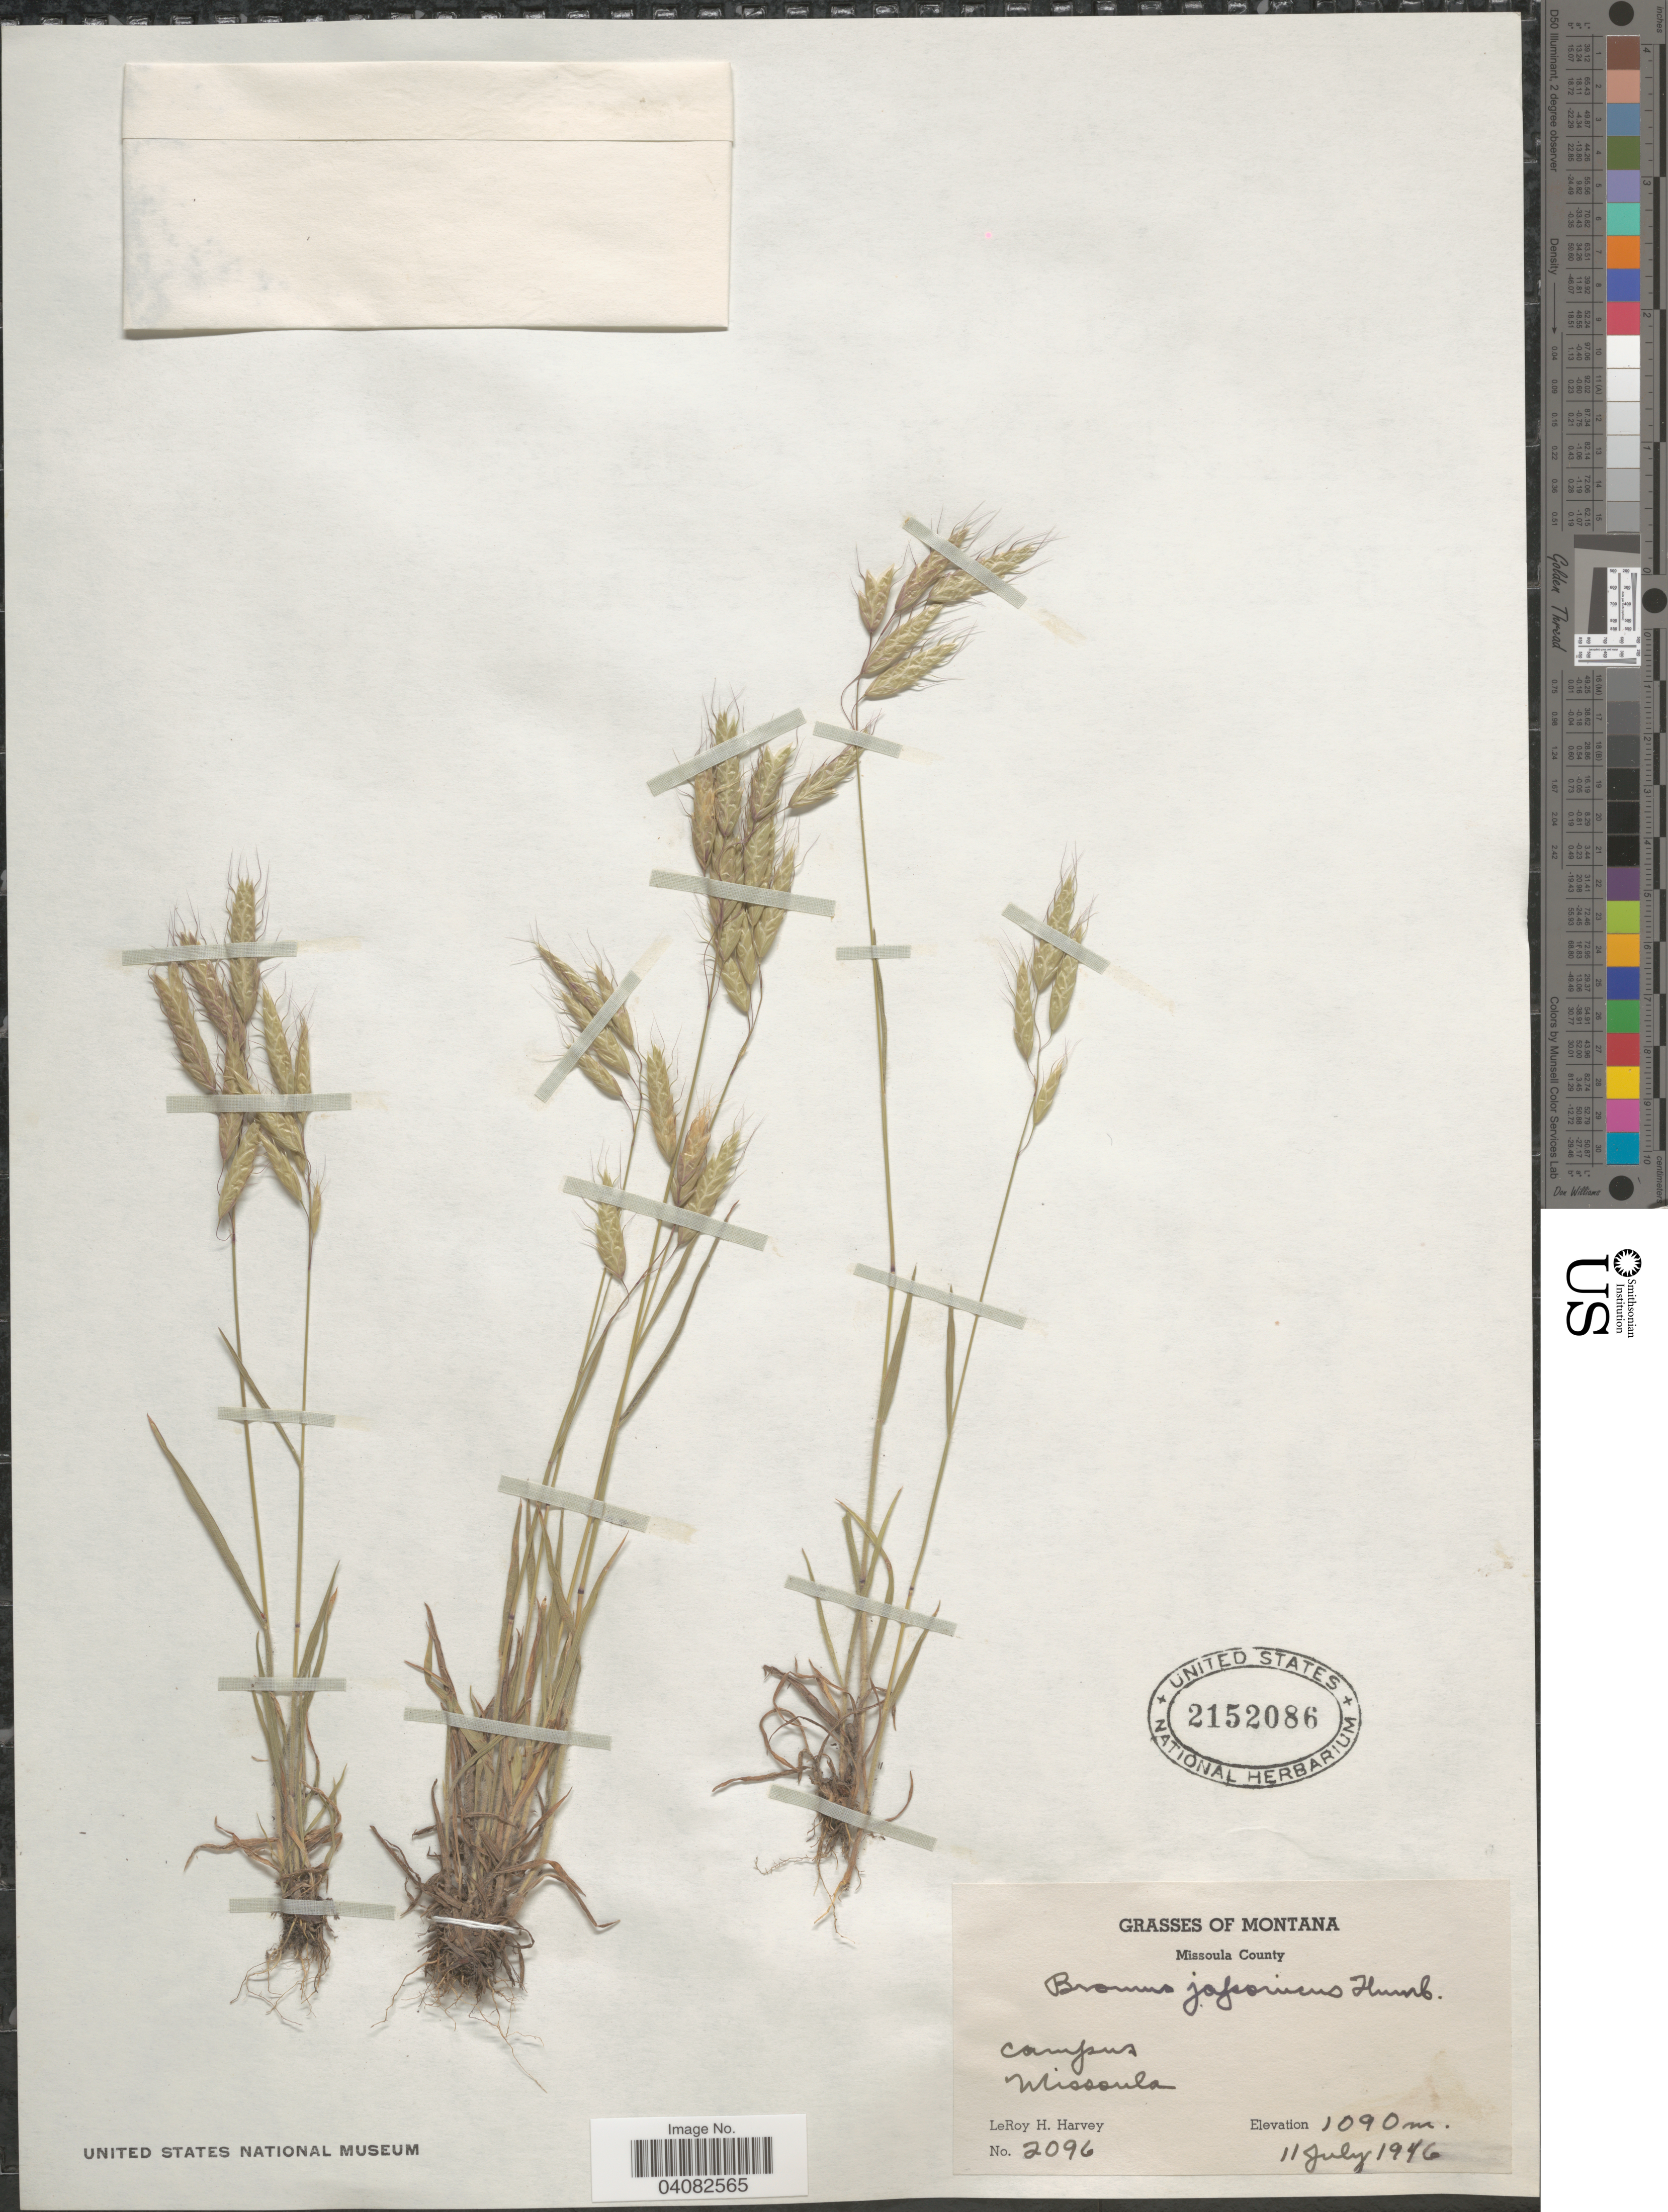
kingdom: Plantae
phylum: Tracheophyta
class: Liliopsida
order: Poales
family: Poaceae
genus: Bromus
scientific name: Bromus japonicus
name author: Houtt.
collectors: L. H. Harvey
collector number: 2096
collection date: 1946-07-11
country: United States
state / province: Montana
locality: Missoula County. Campus.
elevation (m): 1090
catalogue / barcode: US 2152086